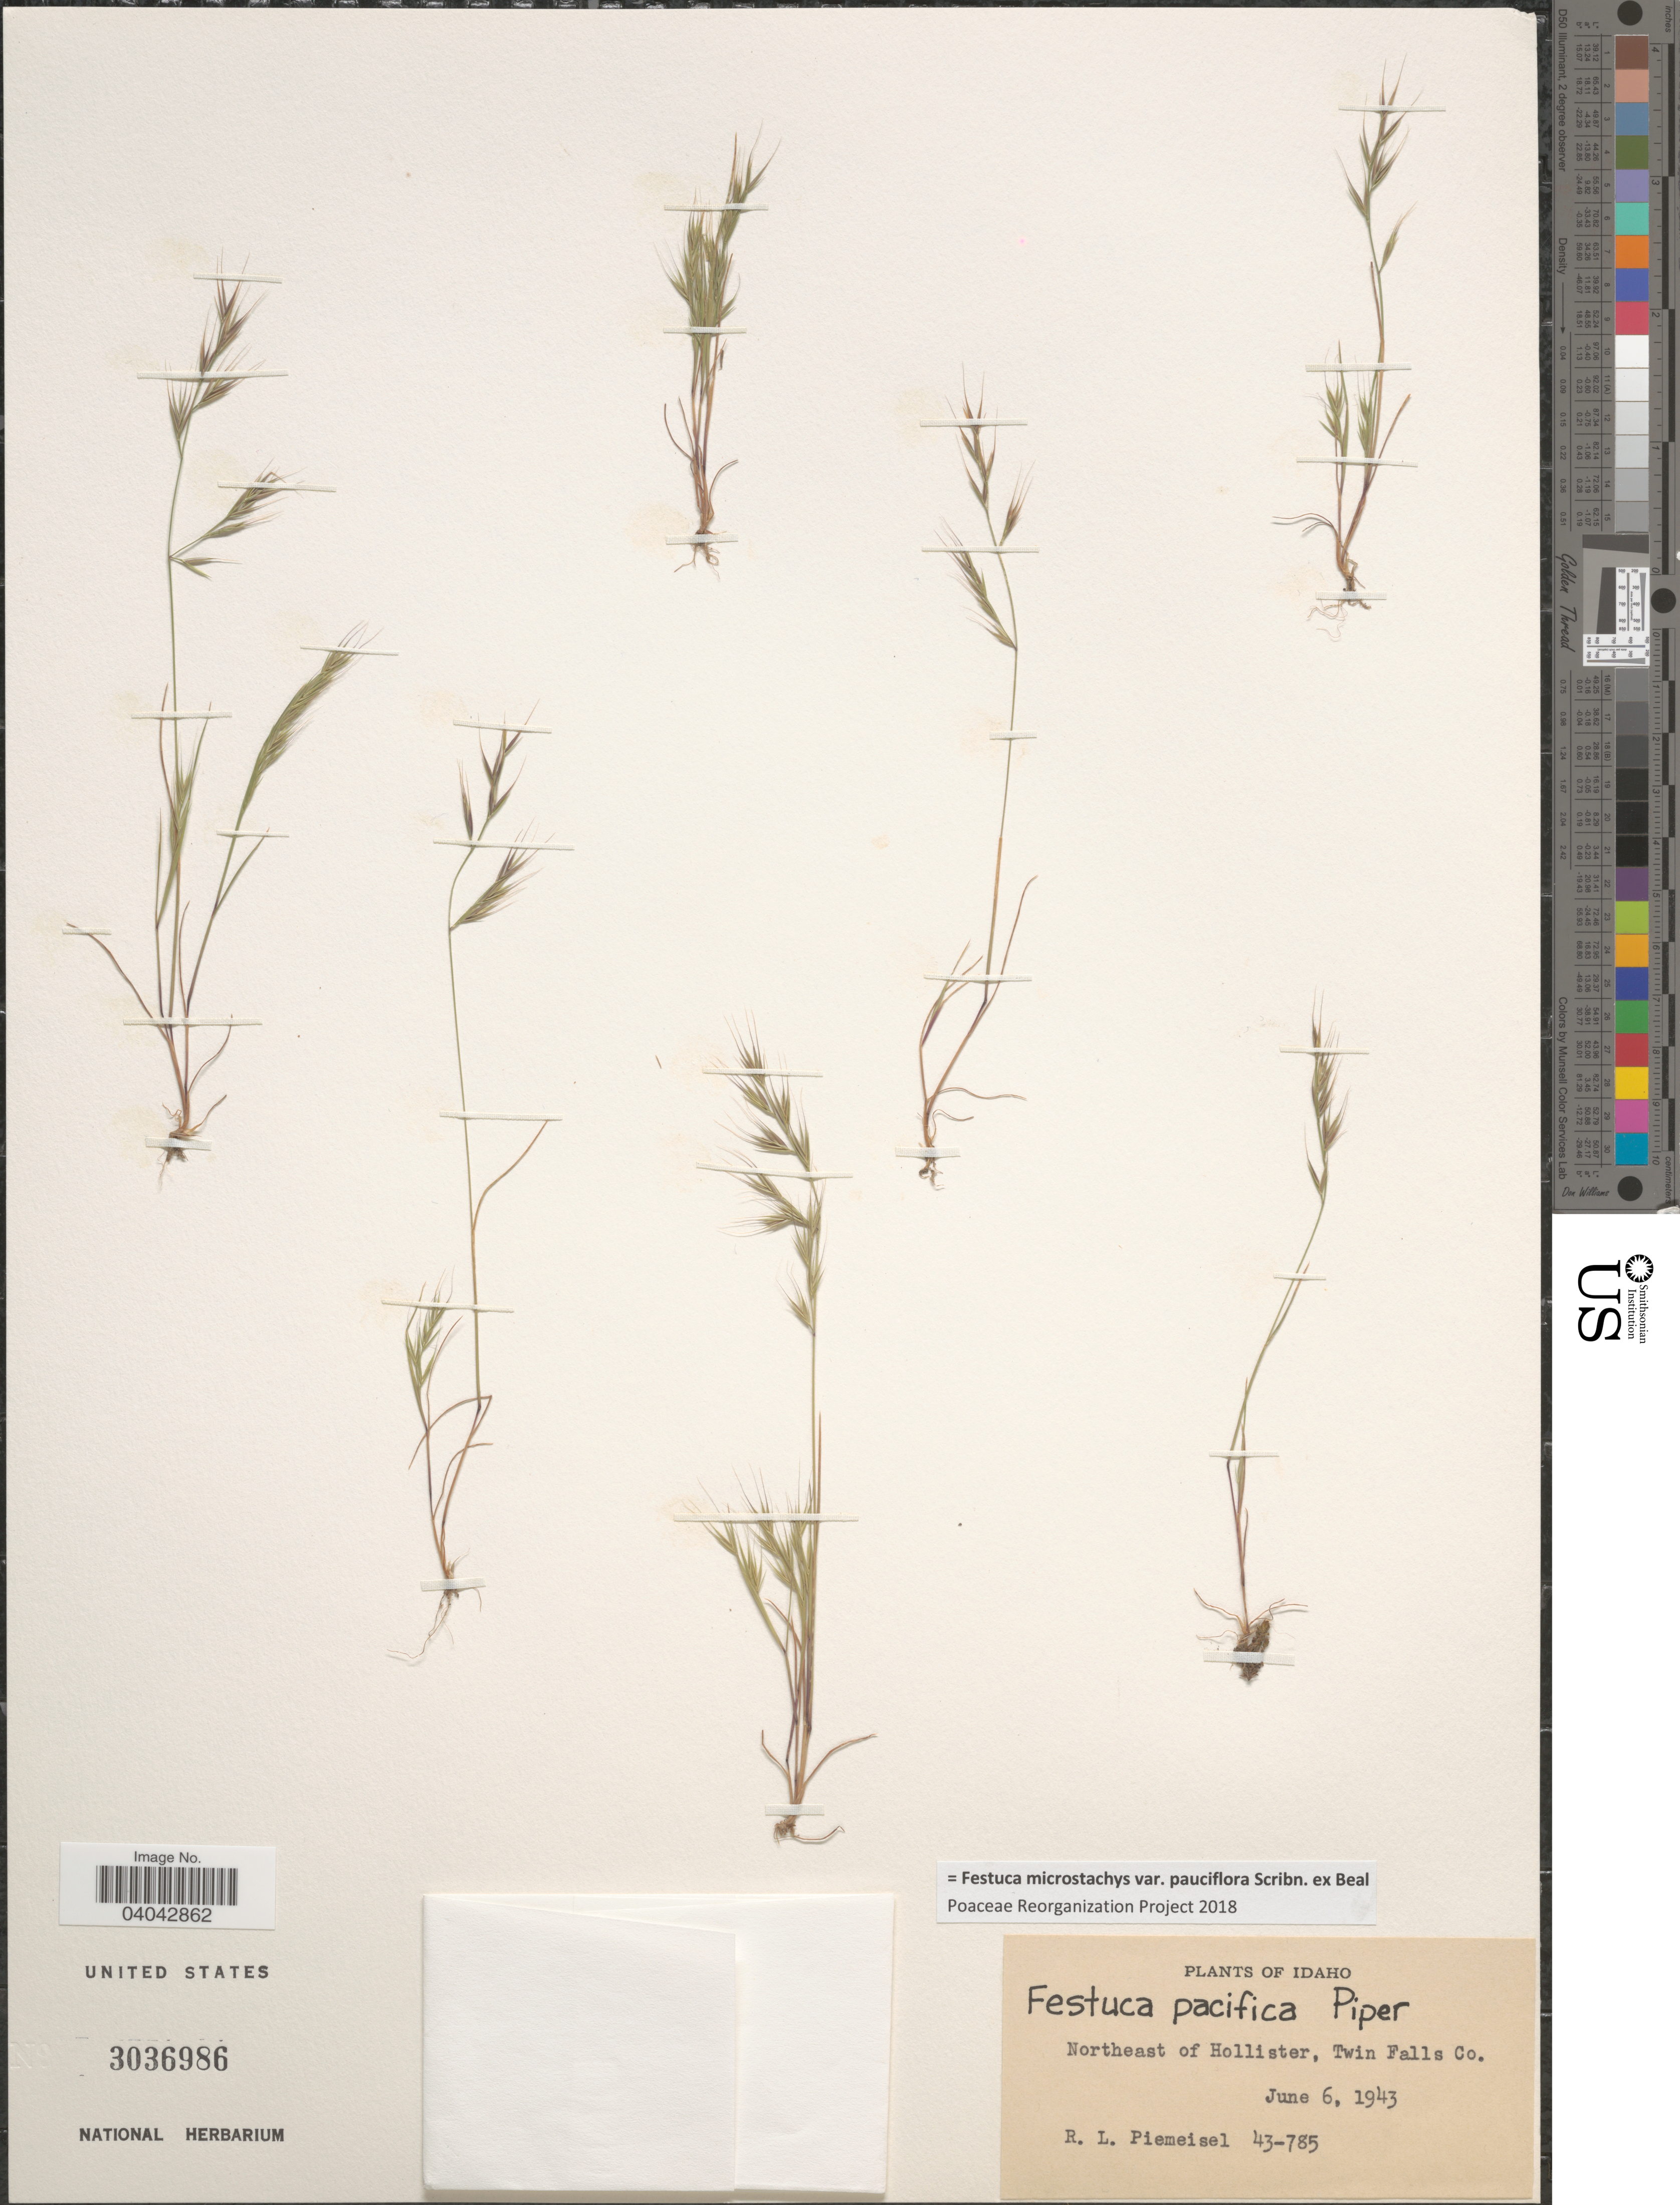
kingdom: Plantae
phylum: Tracheophyta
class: Liliopsida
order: Poales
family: Poaceae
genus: Festuca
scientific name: Festuca microstachys var. pauciflora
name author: Scribn. ex W.J. Beal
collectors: R. L. Piemeisel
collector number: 43-785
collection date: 1943-06-06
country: United States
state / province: Idaho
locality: Northeast of Hollister, Twin Falls Co.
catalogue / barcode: US 3036986